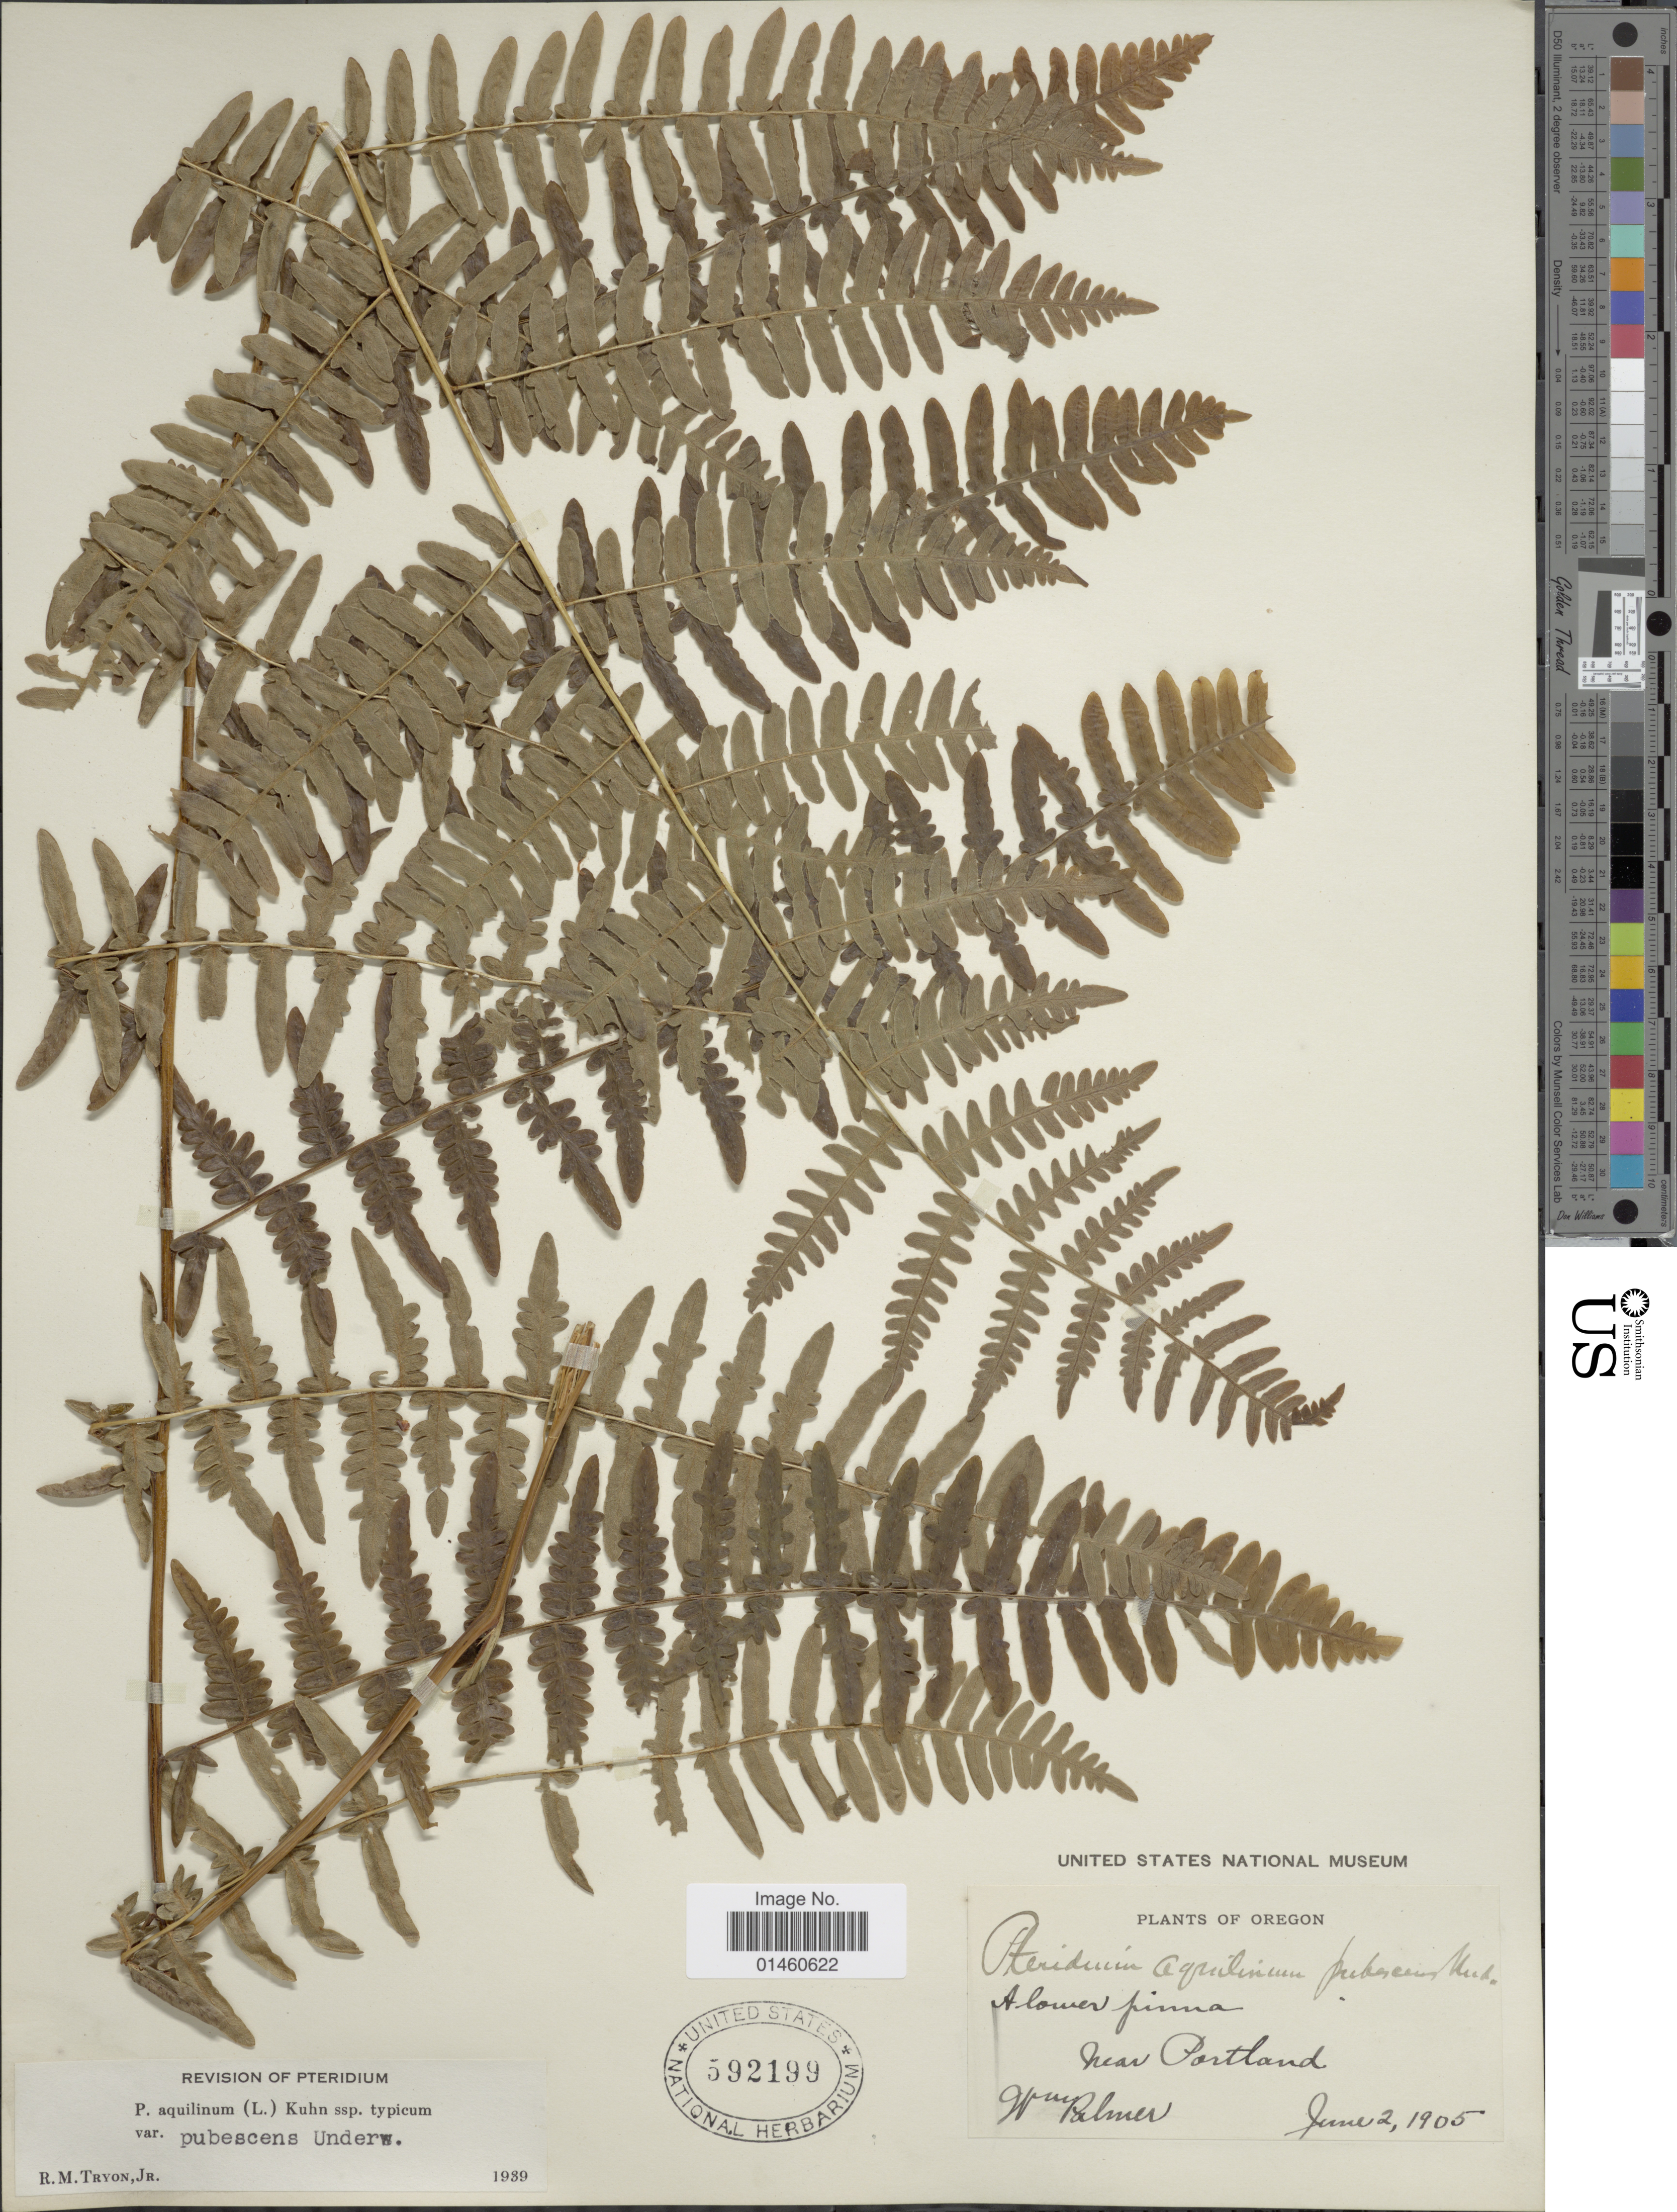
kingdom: Plantae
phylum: Tracheophyta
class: Polypodiopsida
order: Polypodiales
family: Dennstaedtiaceae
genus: Pteridium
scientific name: Pteridium pubescens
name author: (Underw.) Christenh.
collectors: W. Palmer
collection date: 1905-06-02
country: United States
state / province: Oregon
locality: A lower finna, near Portland.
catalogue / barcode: US 592199